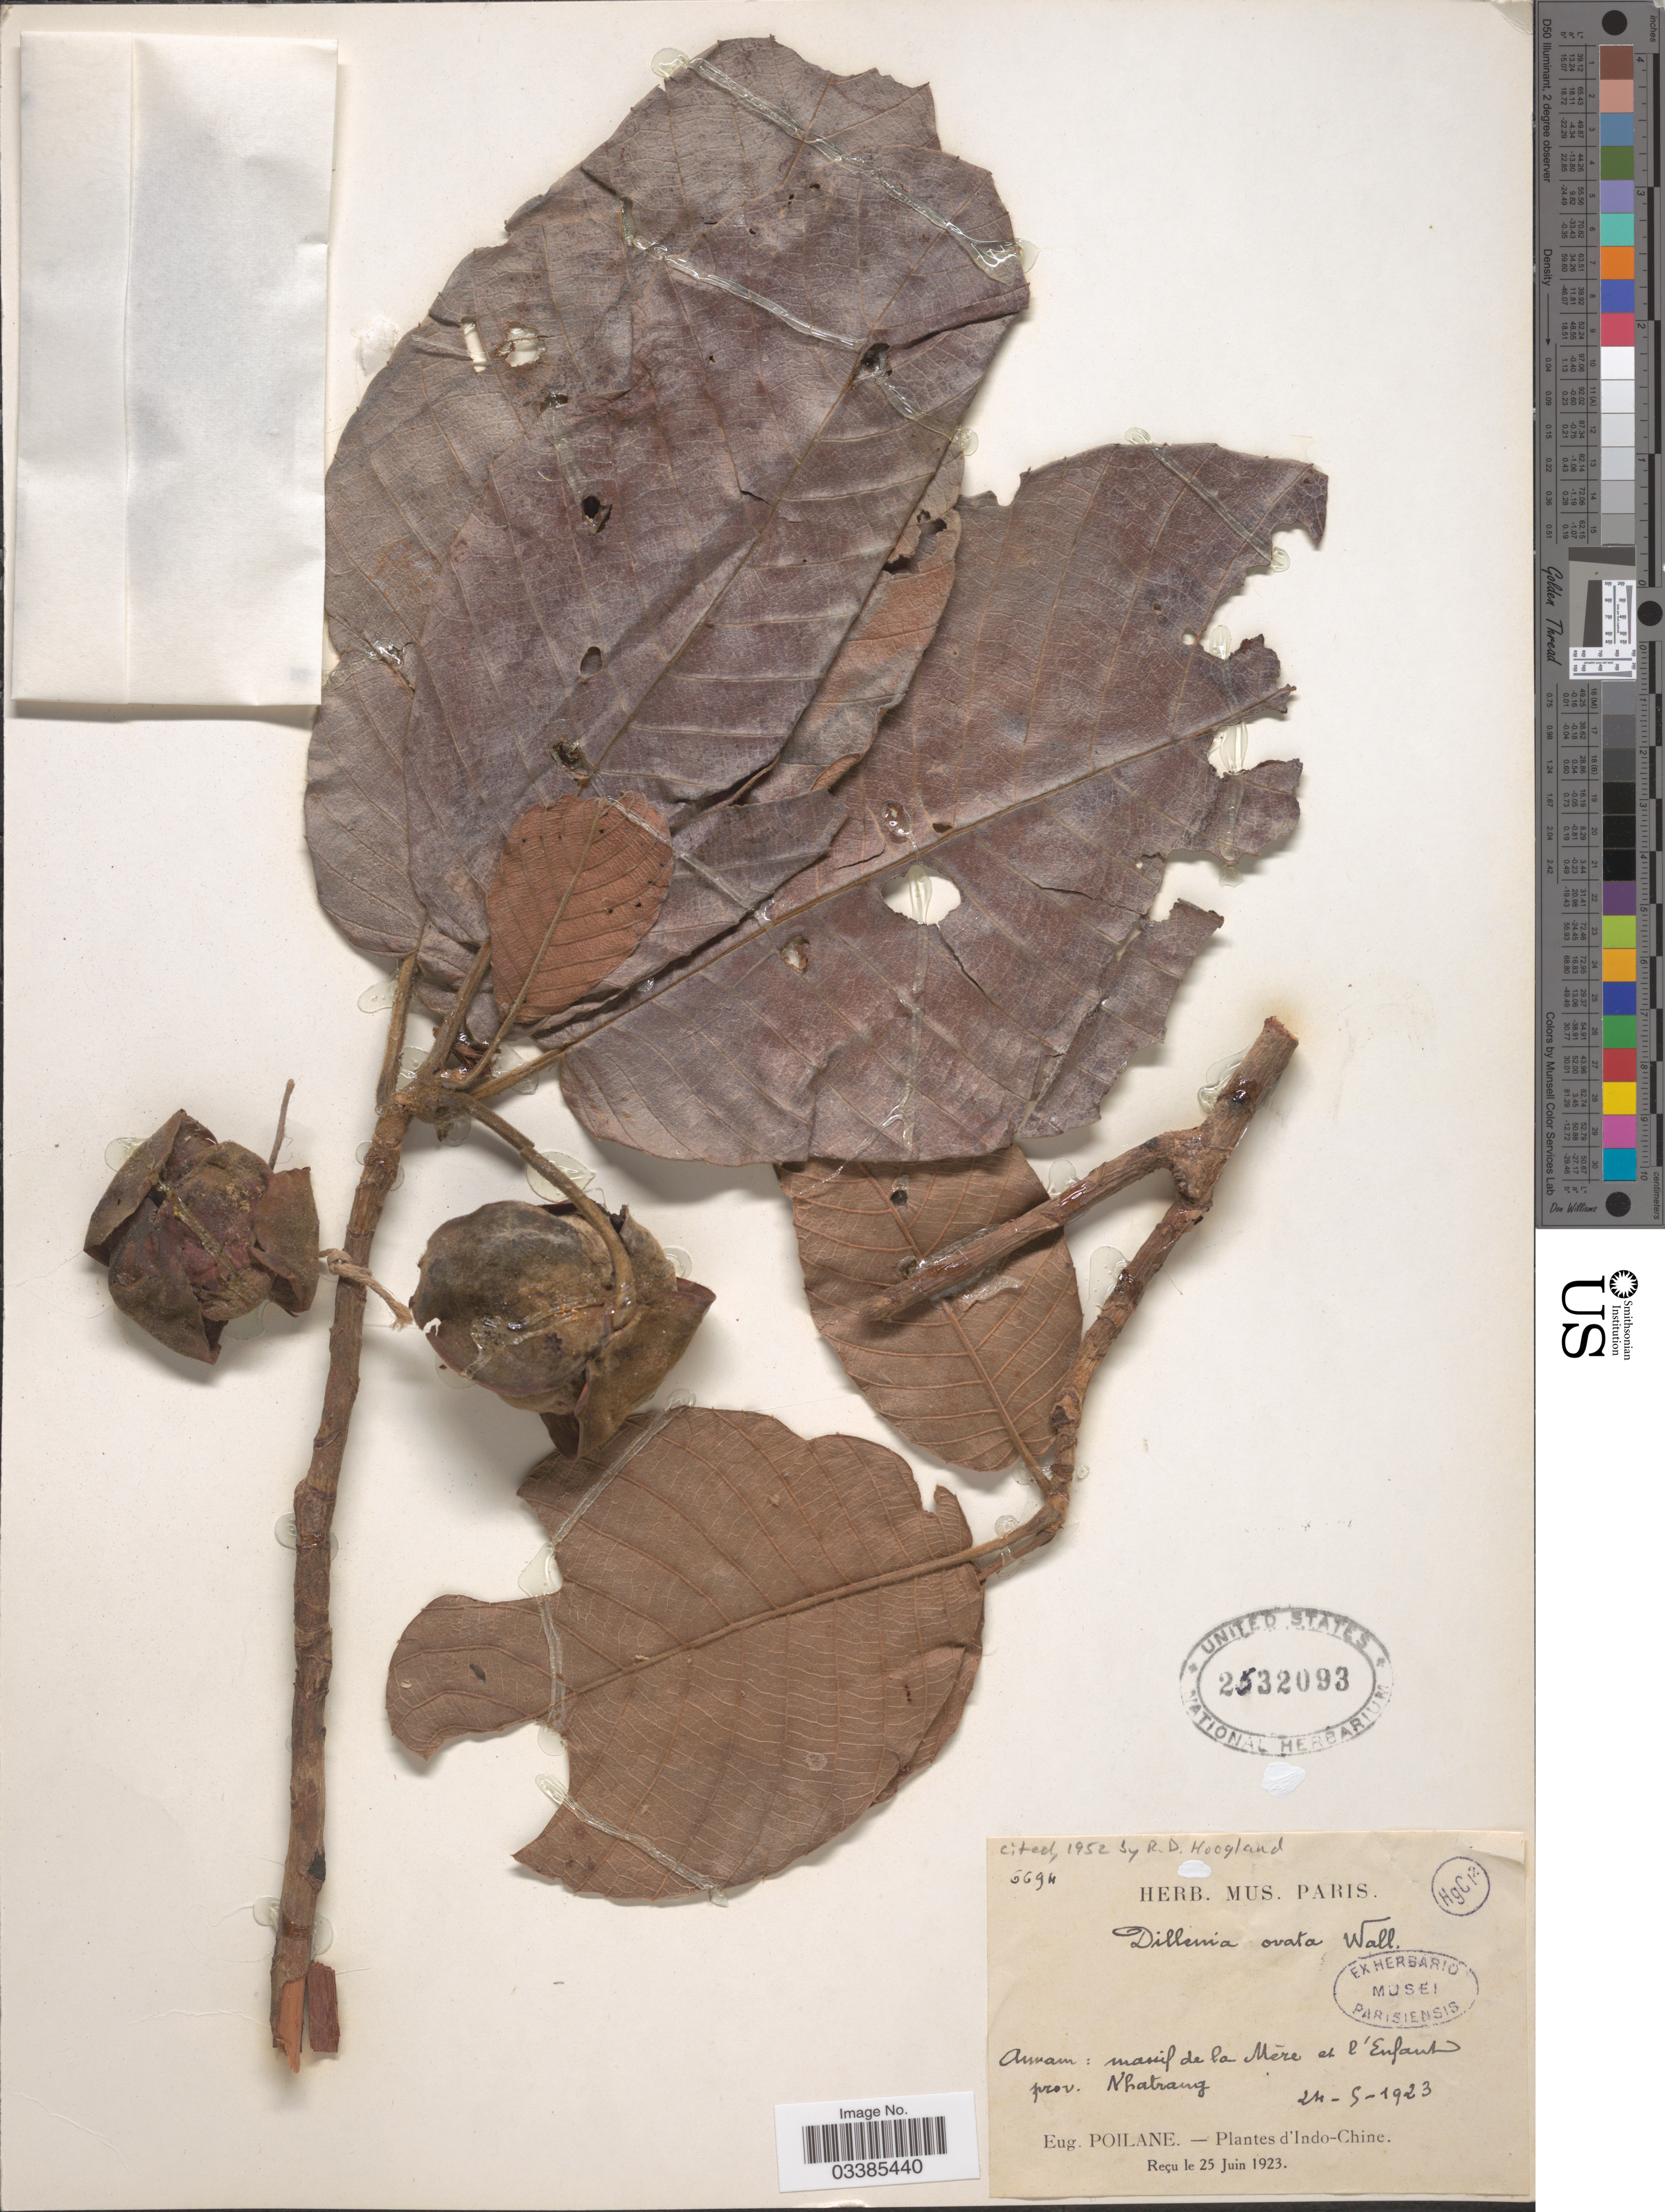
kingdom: Plantae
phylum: Tracheophyta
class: Magnoliopsida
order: Dilleniales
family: Dilleniaceae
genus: Dillenia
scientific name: Dillenia ovata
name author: Wall. ex Hook. f. & Thoms.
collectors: E. Poilane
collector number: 6694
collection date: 1923-05-24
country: Vietnam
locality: Annam: massif de la Mére et l'Enfant prov. Nhatrang. Indo-Chine.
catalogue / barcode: US 2532093